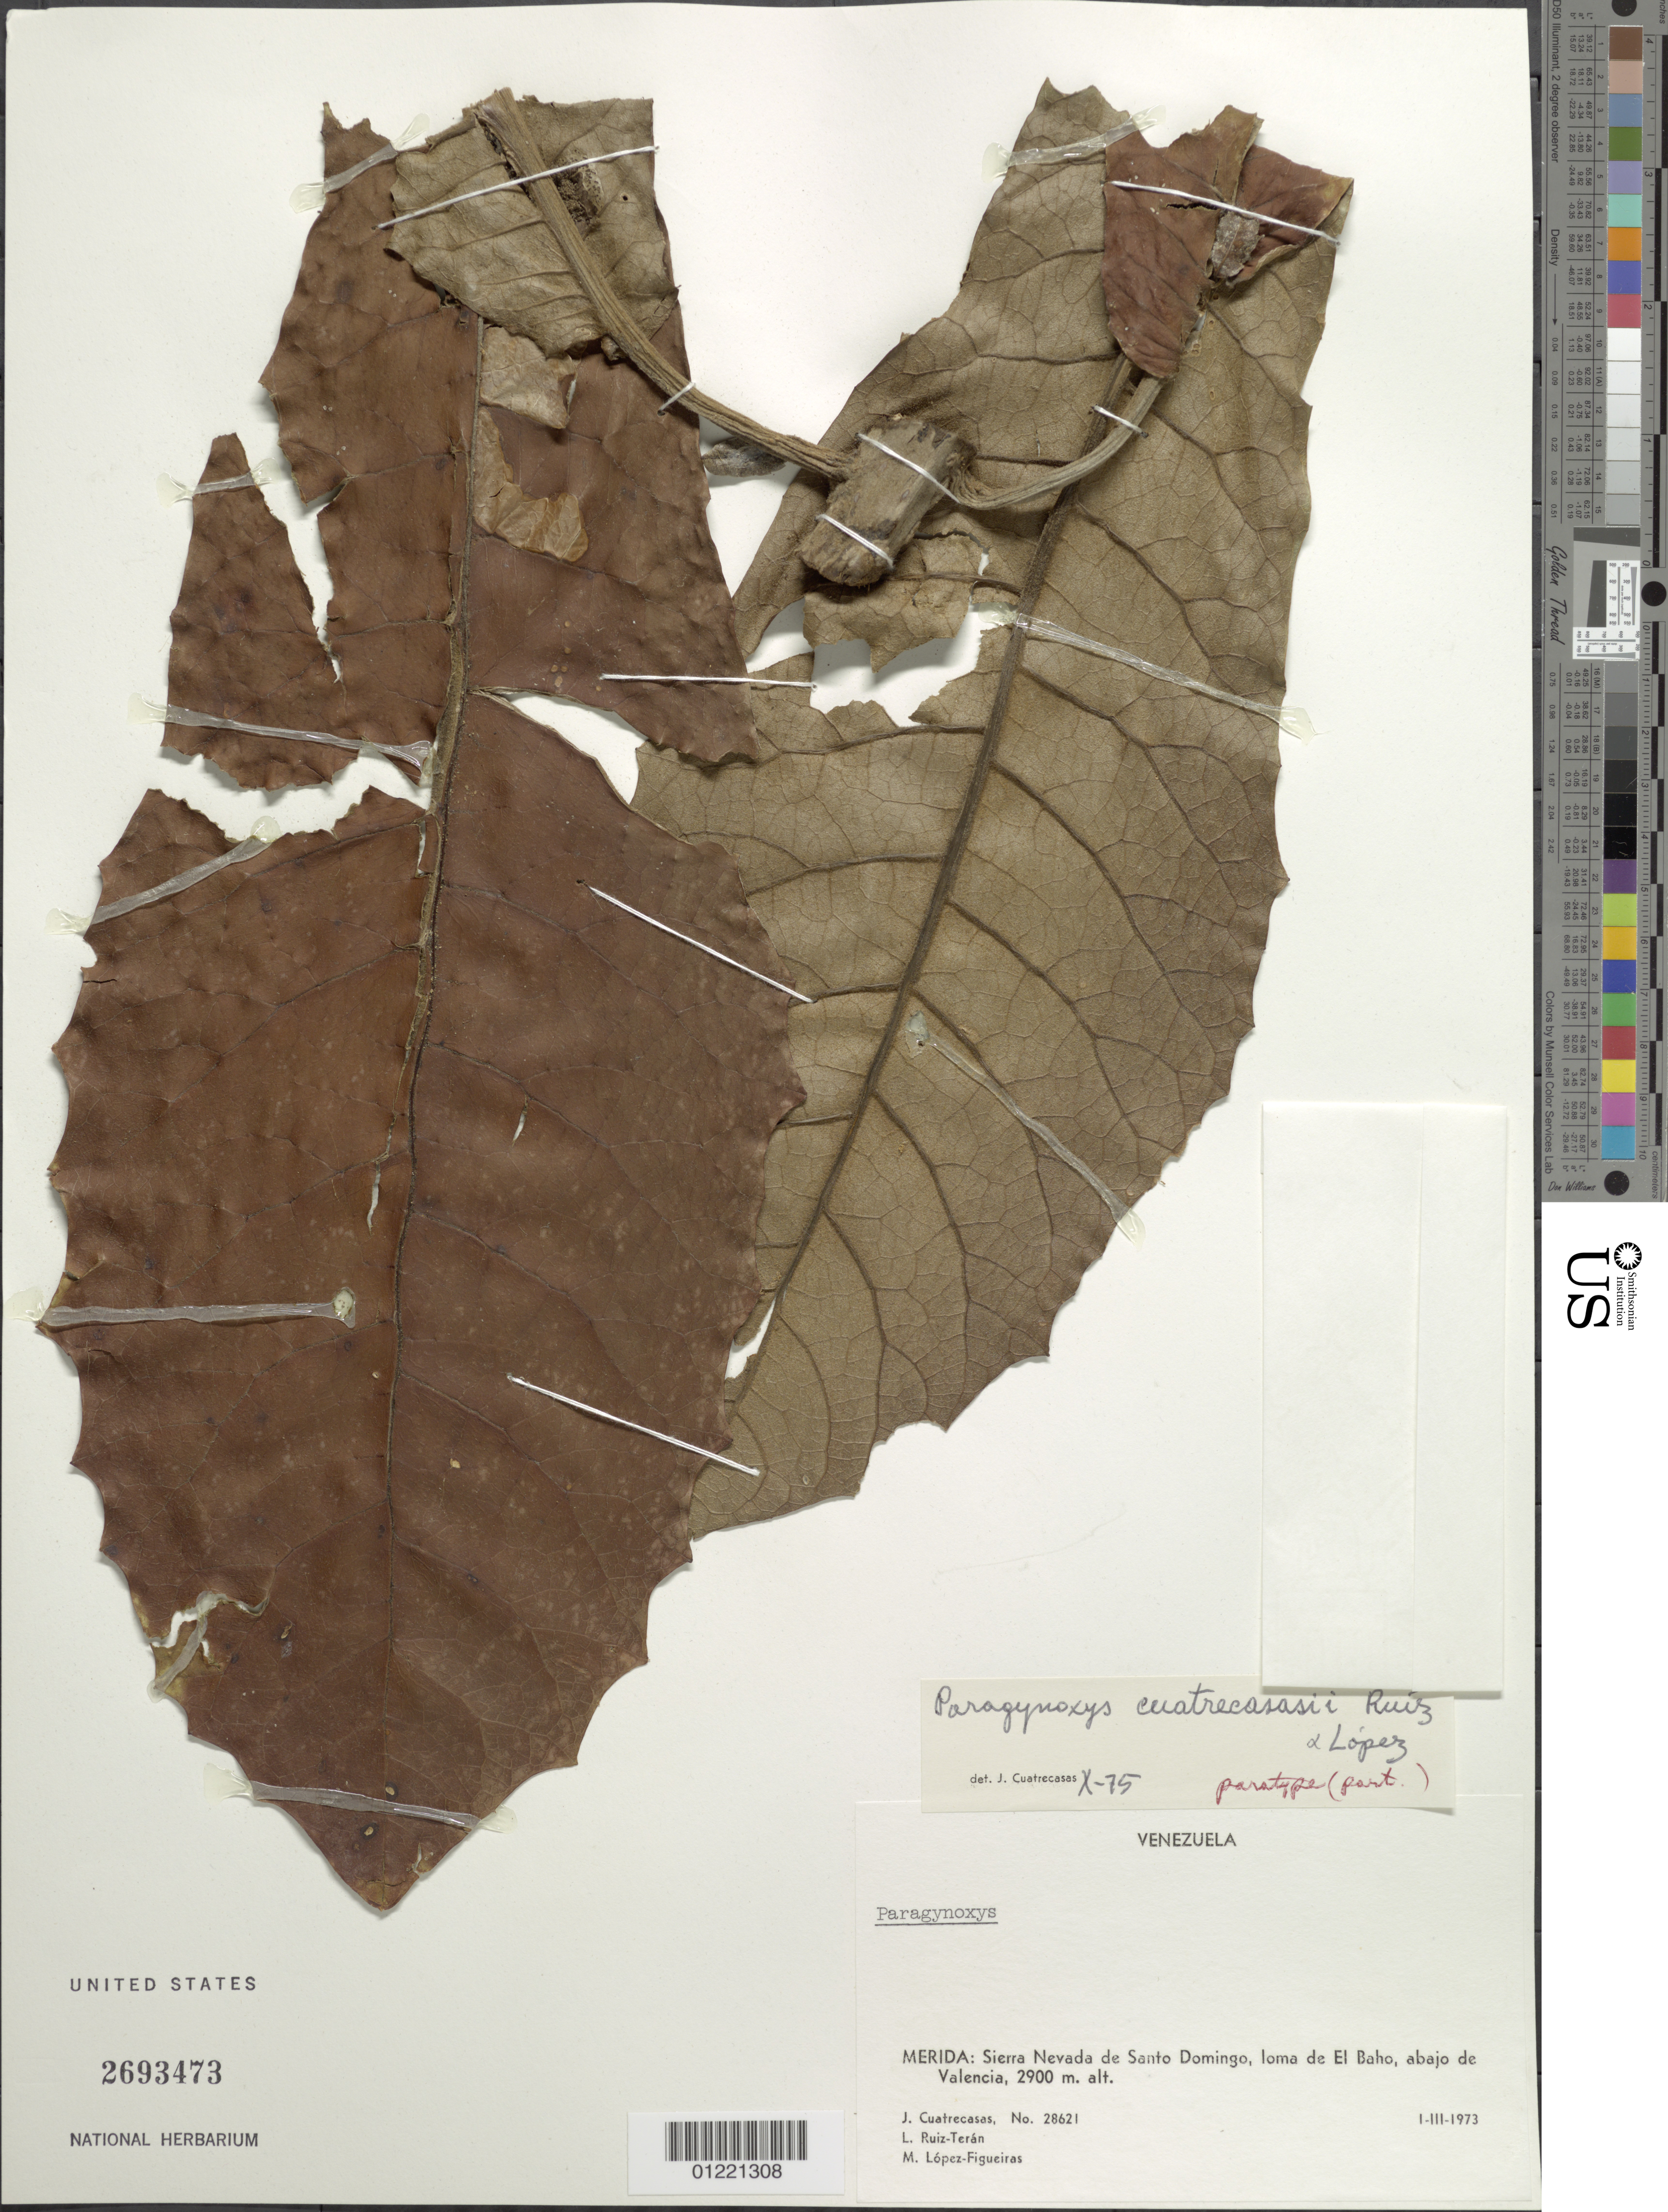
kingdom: Plantae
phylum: Tracheophyta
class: Magnoliopsida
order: Asterales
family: Asteraceae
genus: Paragynoxys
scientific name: Paragynoxys cuatrecasasii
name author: Ruíz-Terán & López Fig.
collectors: J. Cuatrecasas, L. E. Ruíz-Terán & M. López Figueiras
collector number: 28621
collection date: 1973-03-01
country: Venezuela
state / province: Mérida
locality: Sierra Nevada de Santo Domingo, Ioma de El Baho, abajo de Valencia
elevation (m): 2900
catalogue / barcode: US 2693473